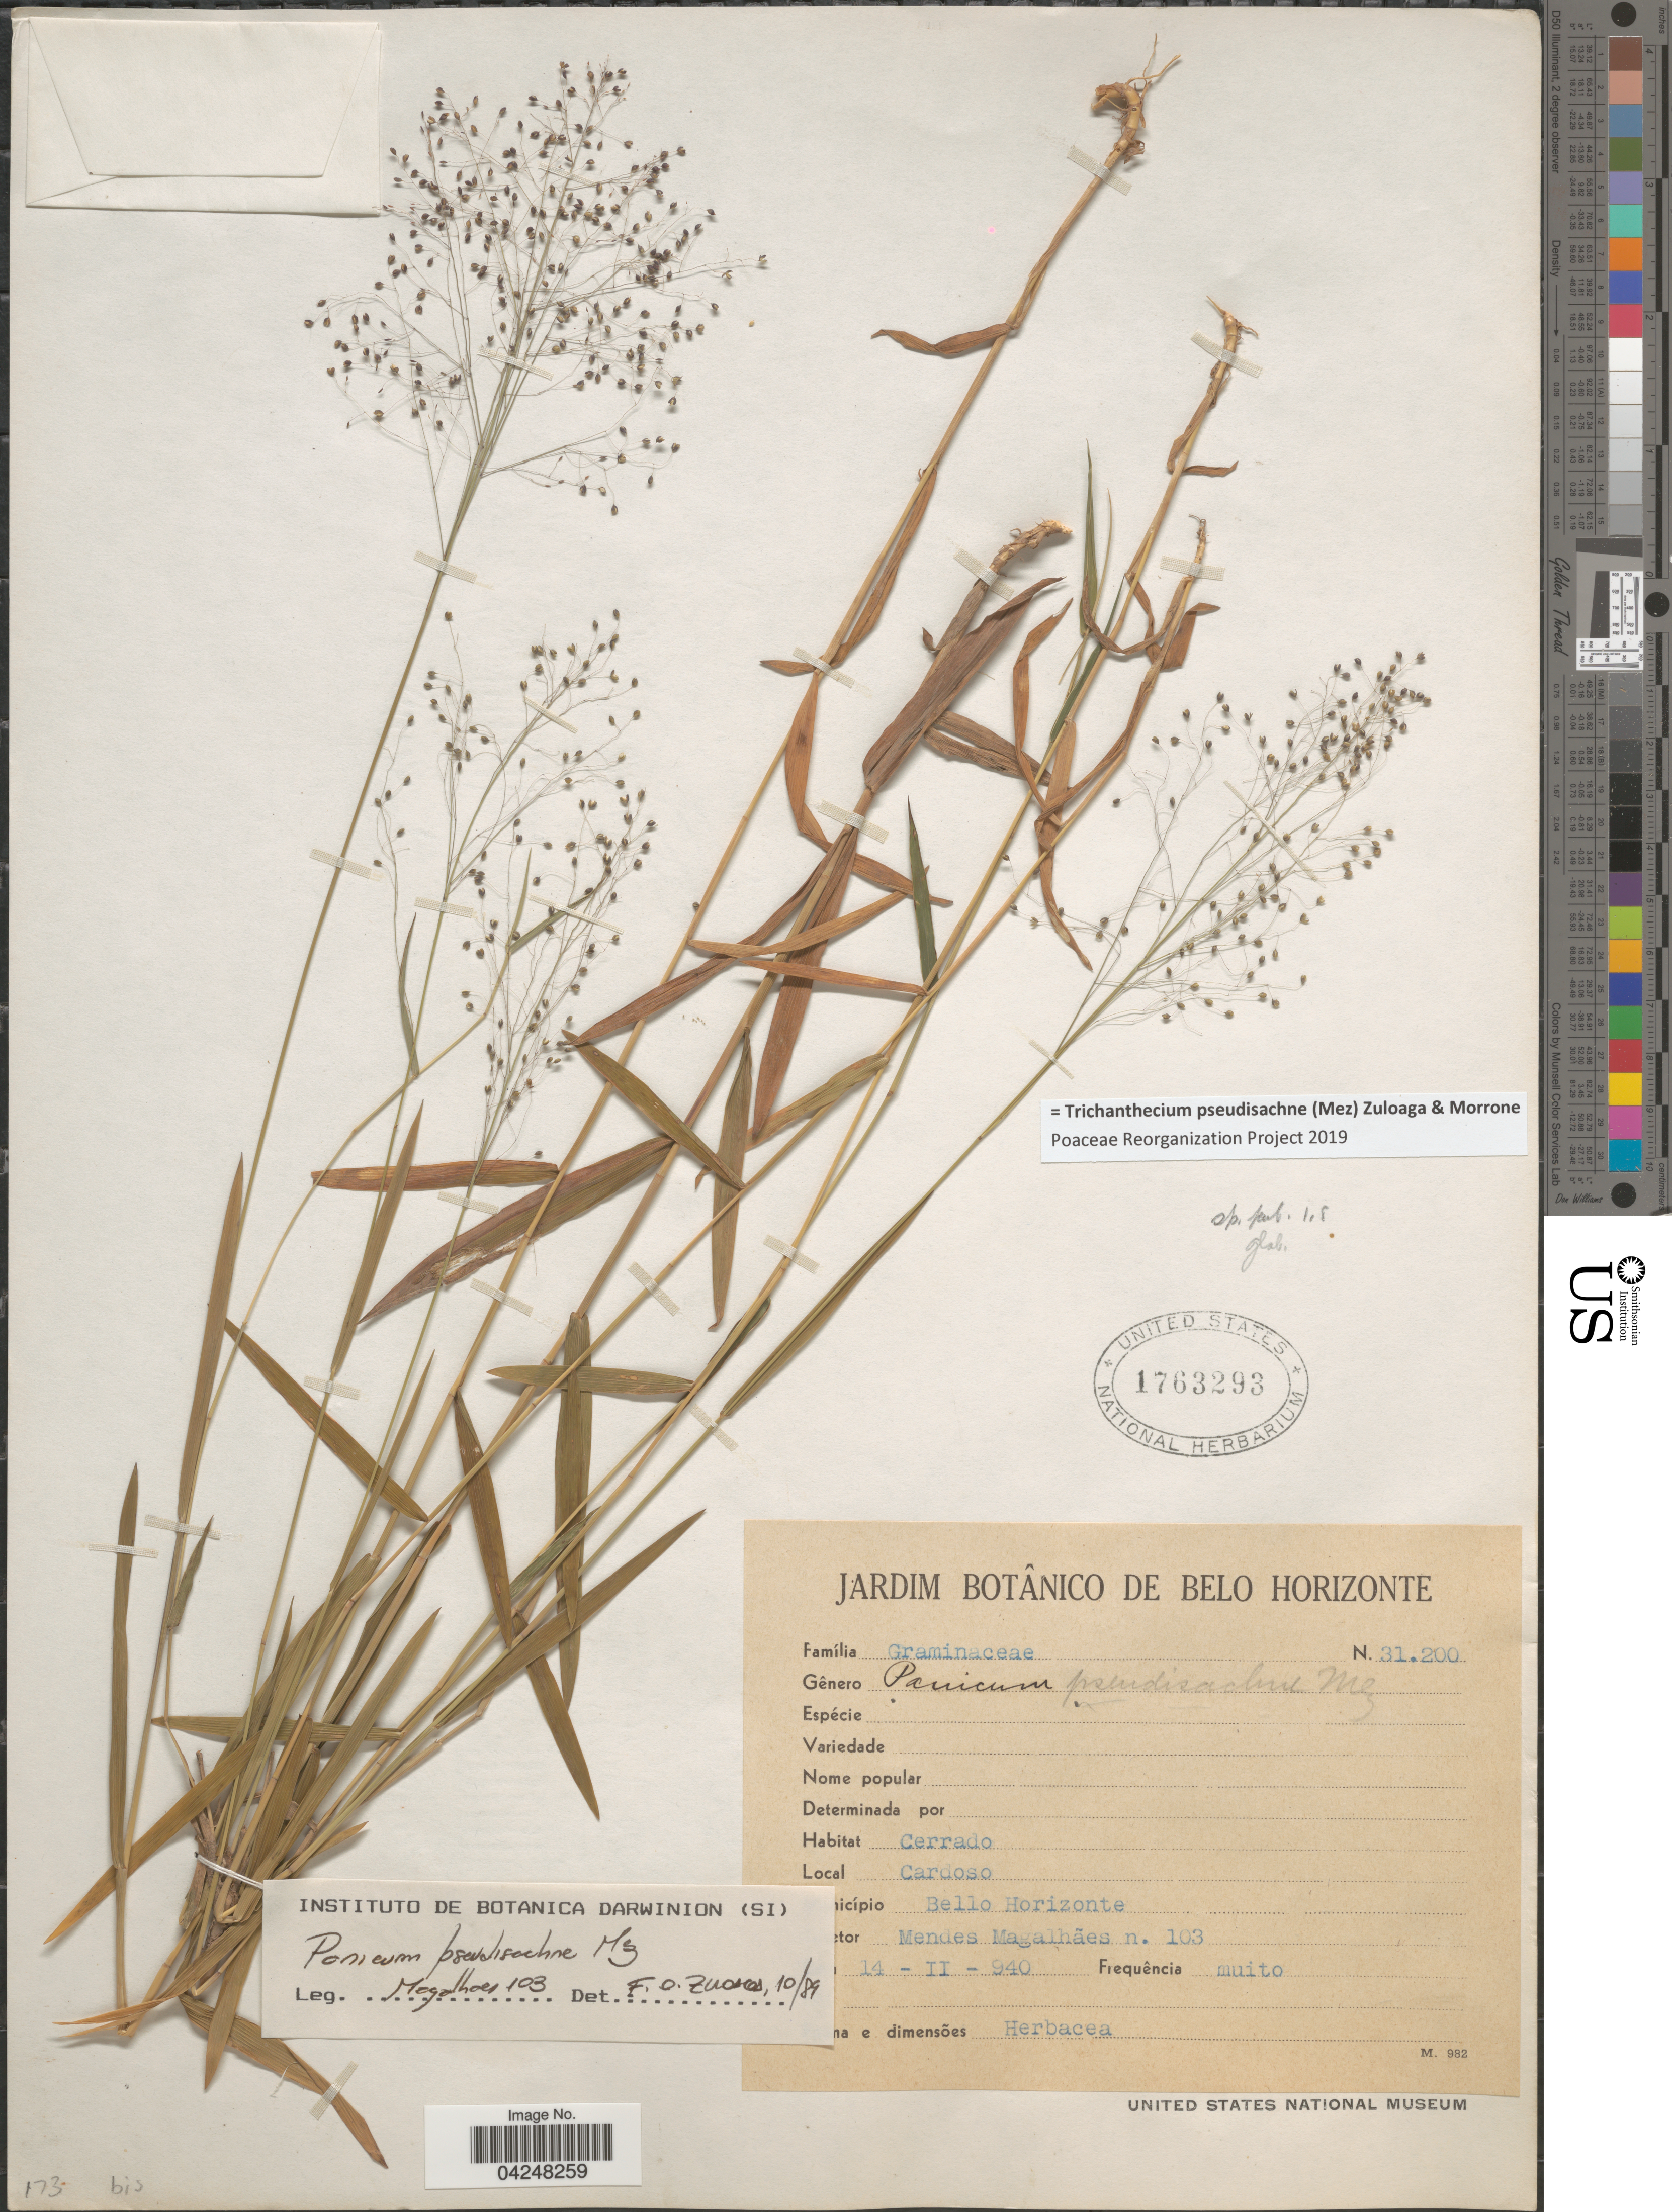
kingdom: Plantae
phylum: Tracheophyta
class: Liliopsida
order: Poales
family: Poaceae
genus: Trichanthecium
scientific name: Trichanthecium pseudisachne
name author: (Mez) Zuloaga & Morrone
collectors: M. Magalhães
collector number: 103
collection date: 1940-02-14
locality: Cerrado. Cardoso. Município Bello Horizonte.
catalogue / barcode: US 1763293